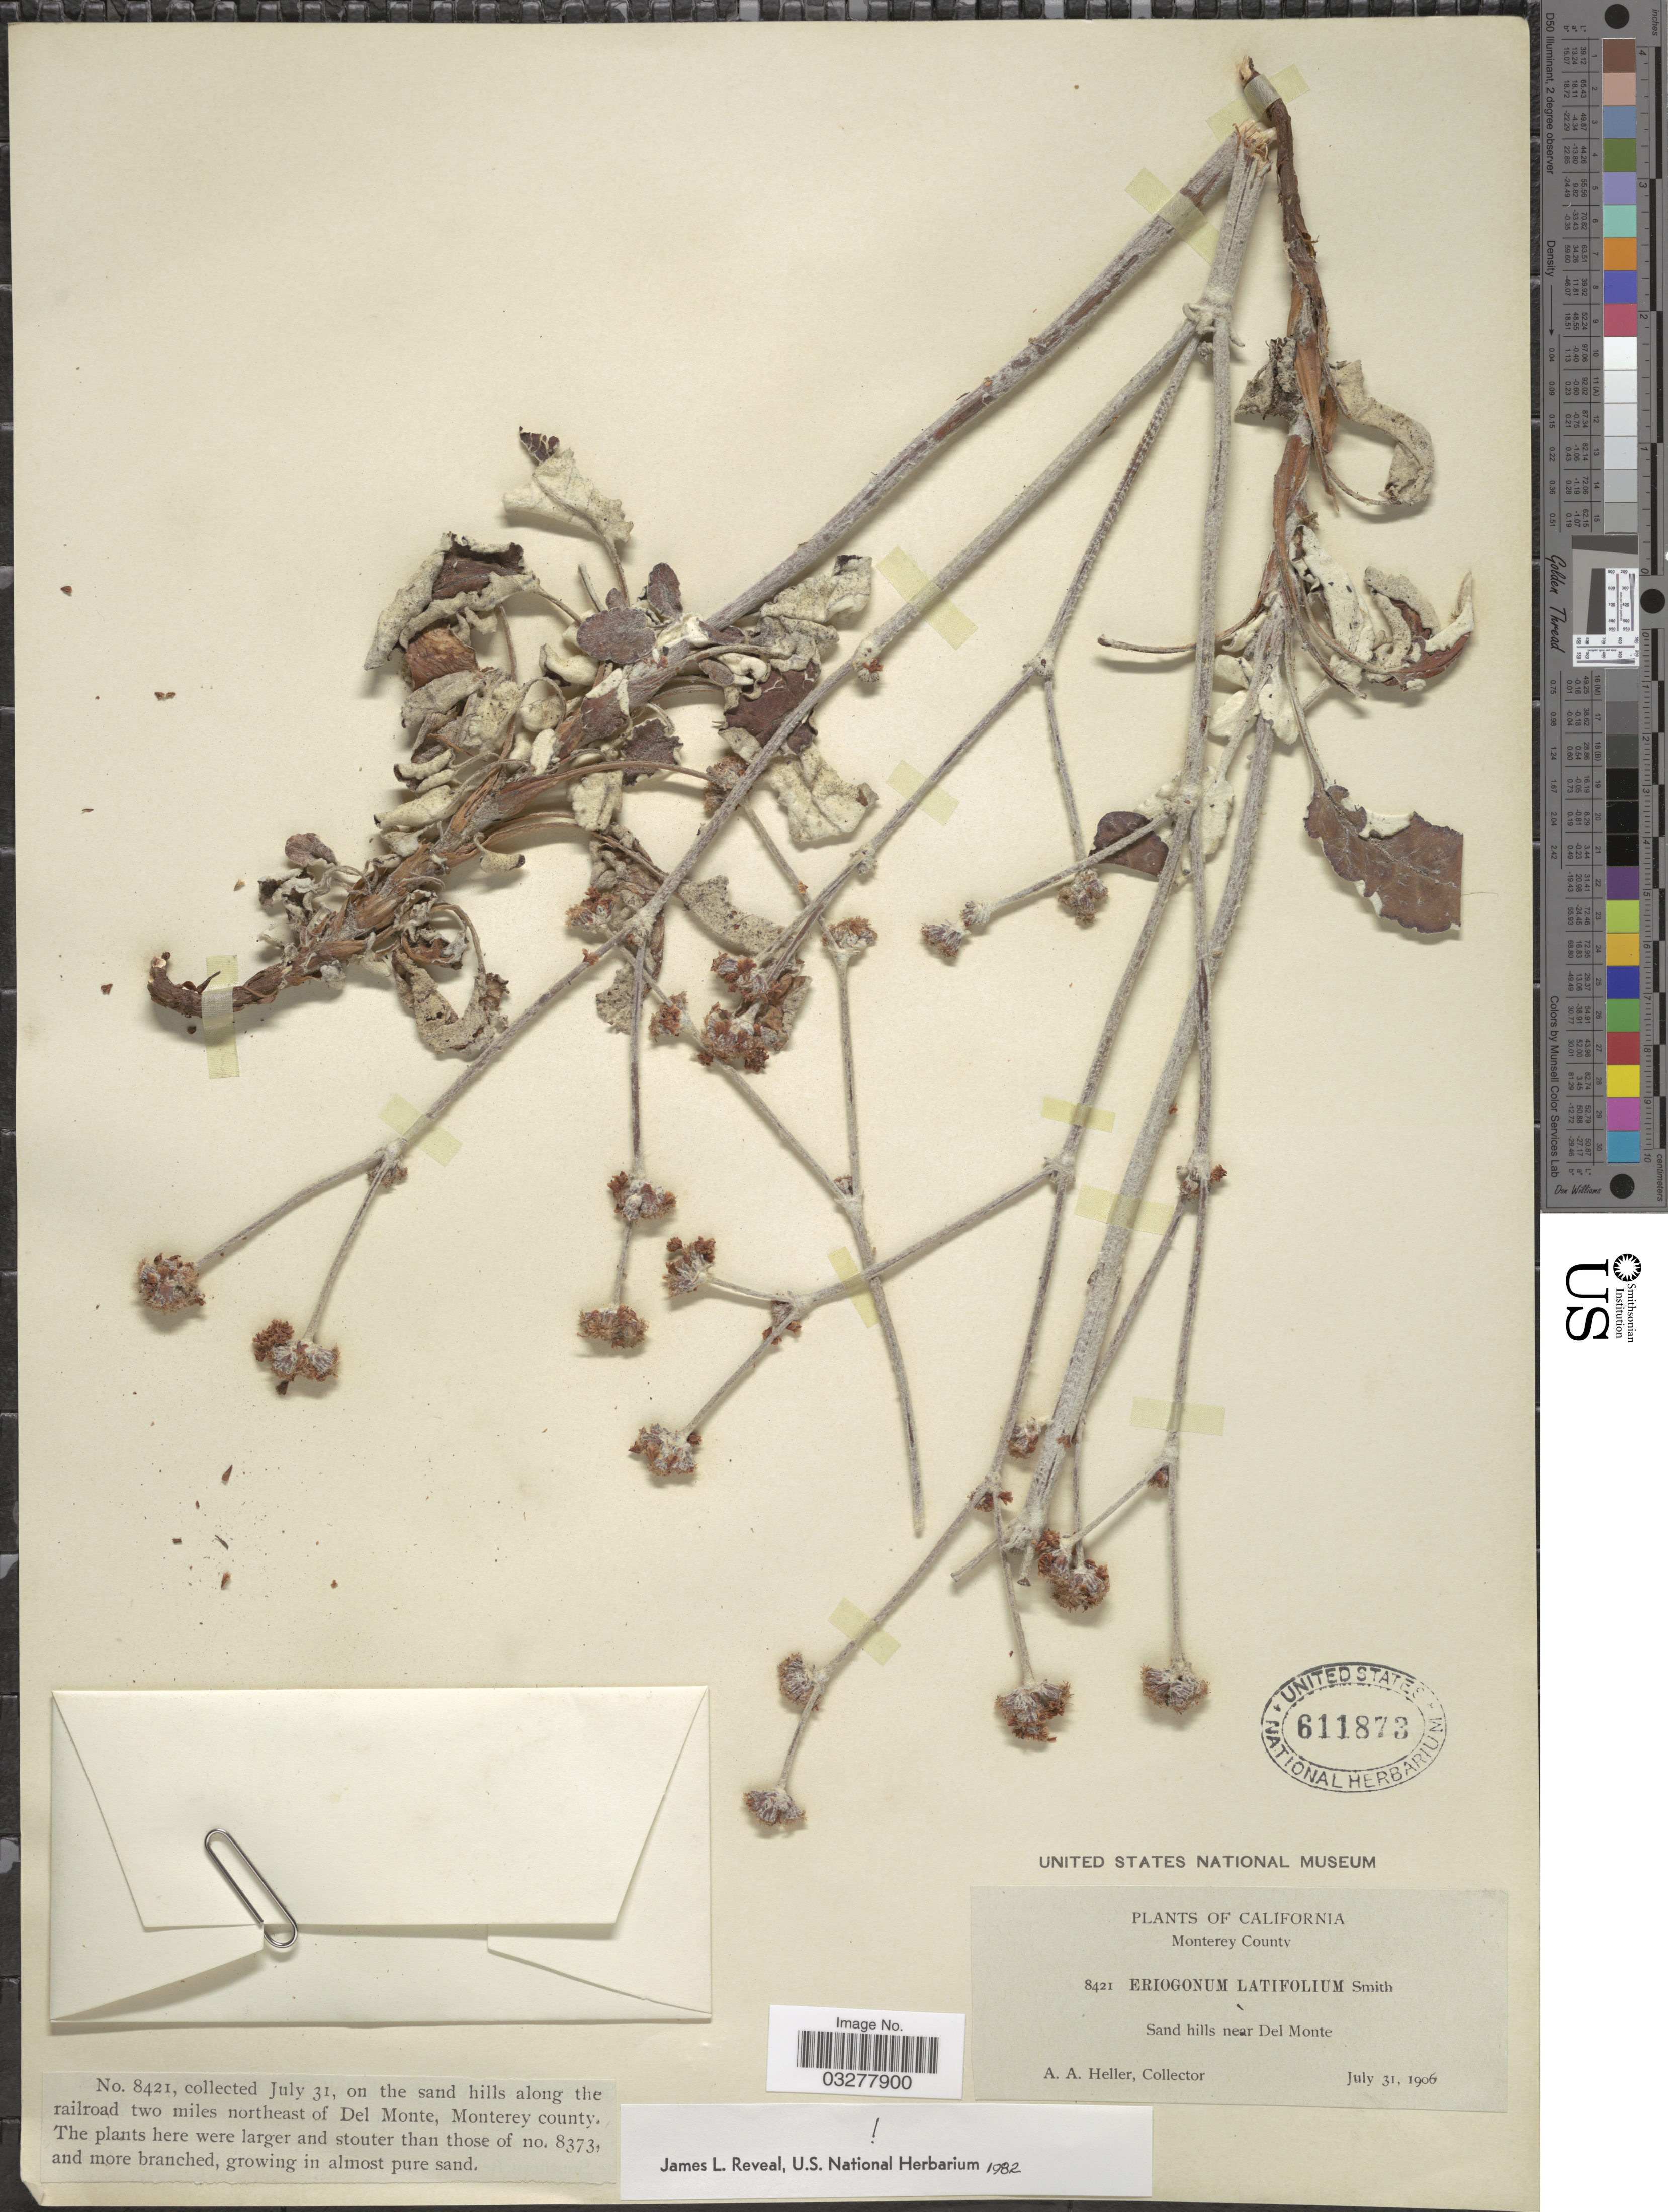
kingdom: Plantae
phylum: Tracheophyta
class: Magnoliopsida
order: Caryophyllales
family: Polygonaceae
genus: Eriogonum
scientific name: Eriogonum latifolium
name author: Sm.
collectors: A. A. Heller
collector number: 8421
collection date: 1906-07-31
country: United States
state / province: California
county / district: Monterey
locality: Monterey County. Sand hills along the railroad two miles northeast of Del Monte.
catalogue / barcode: US 611873